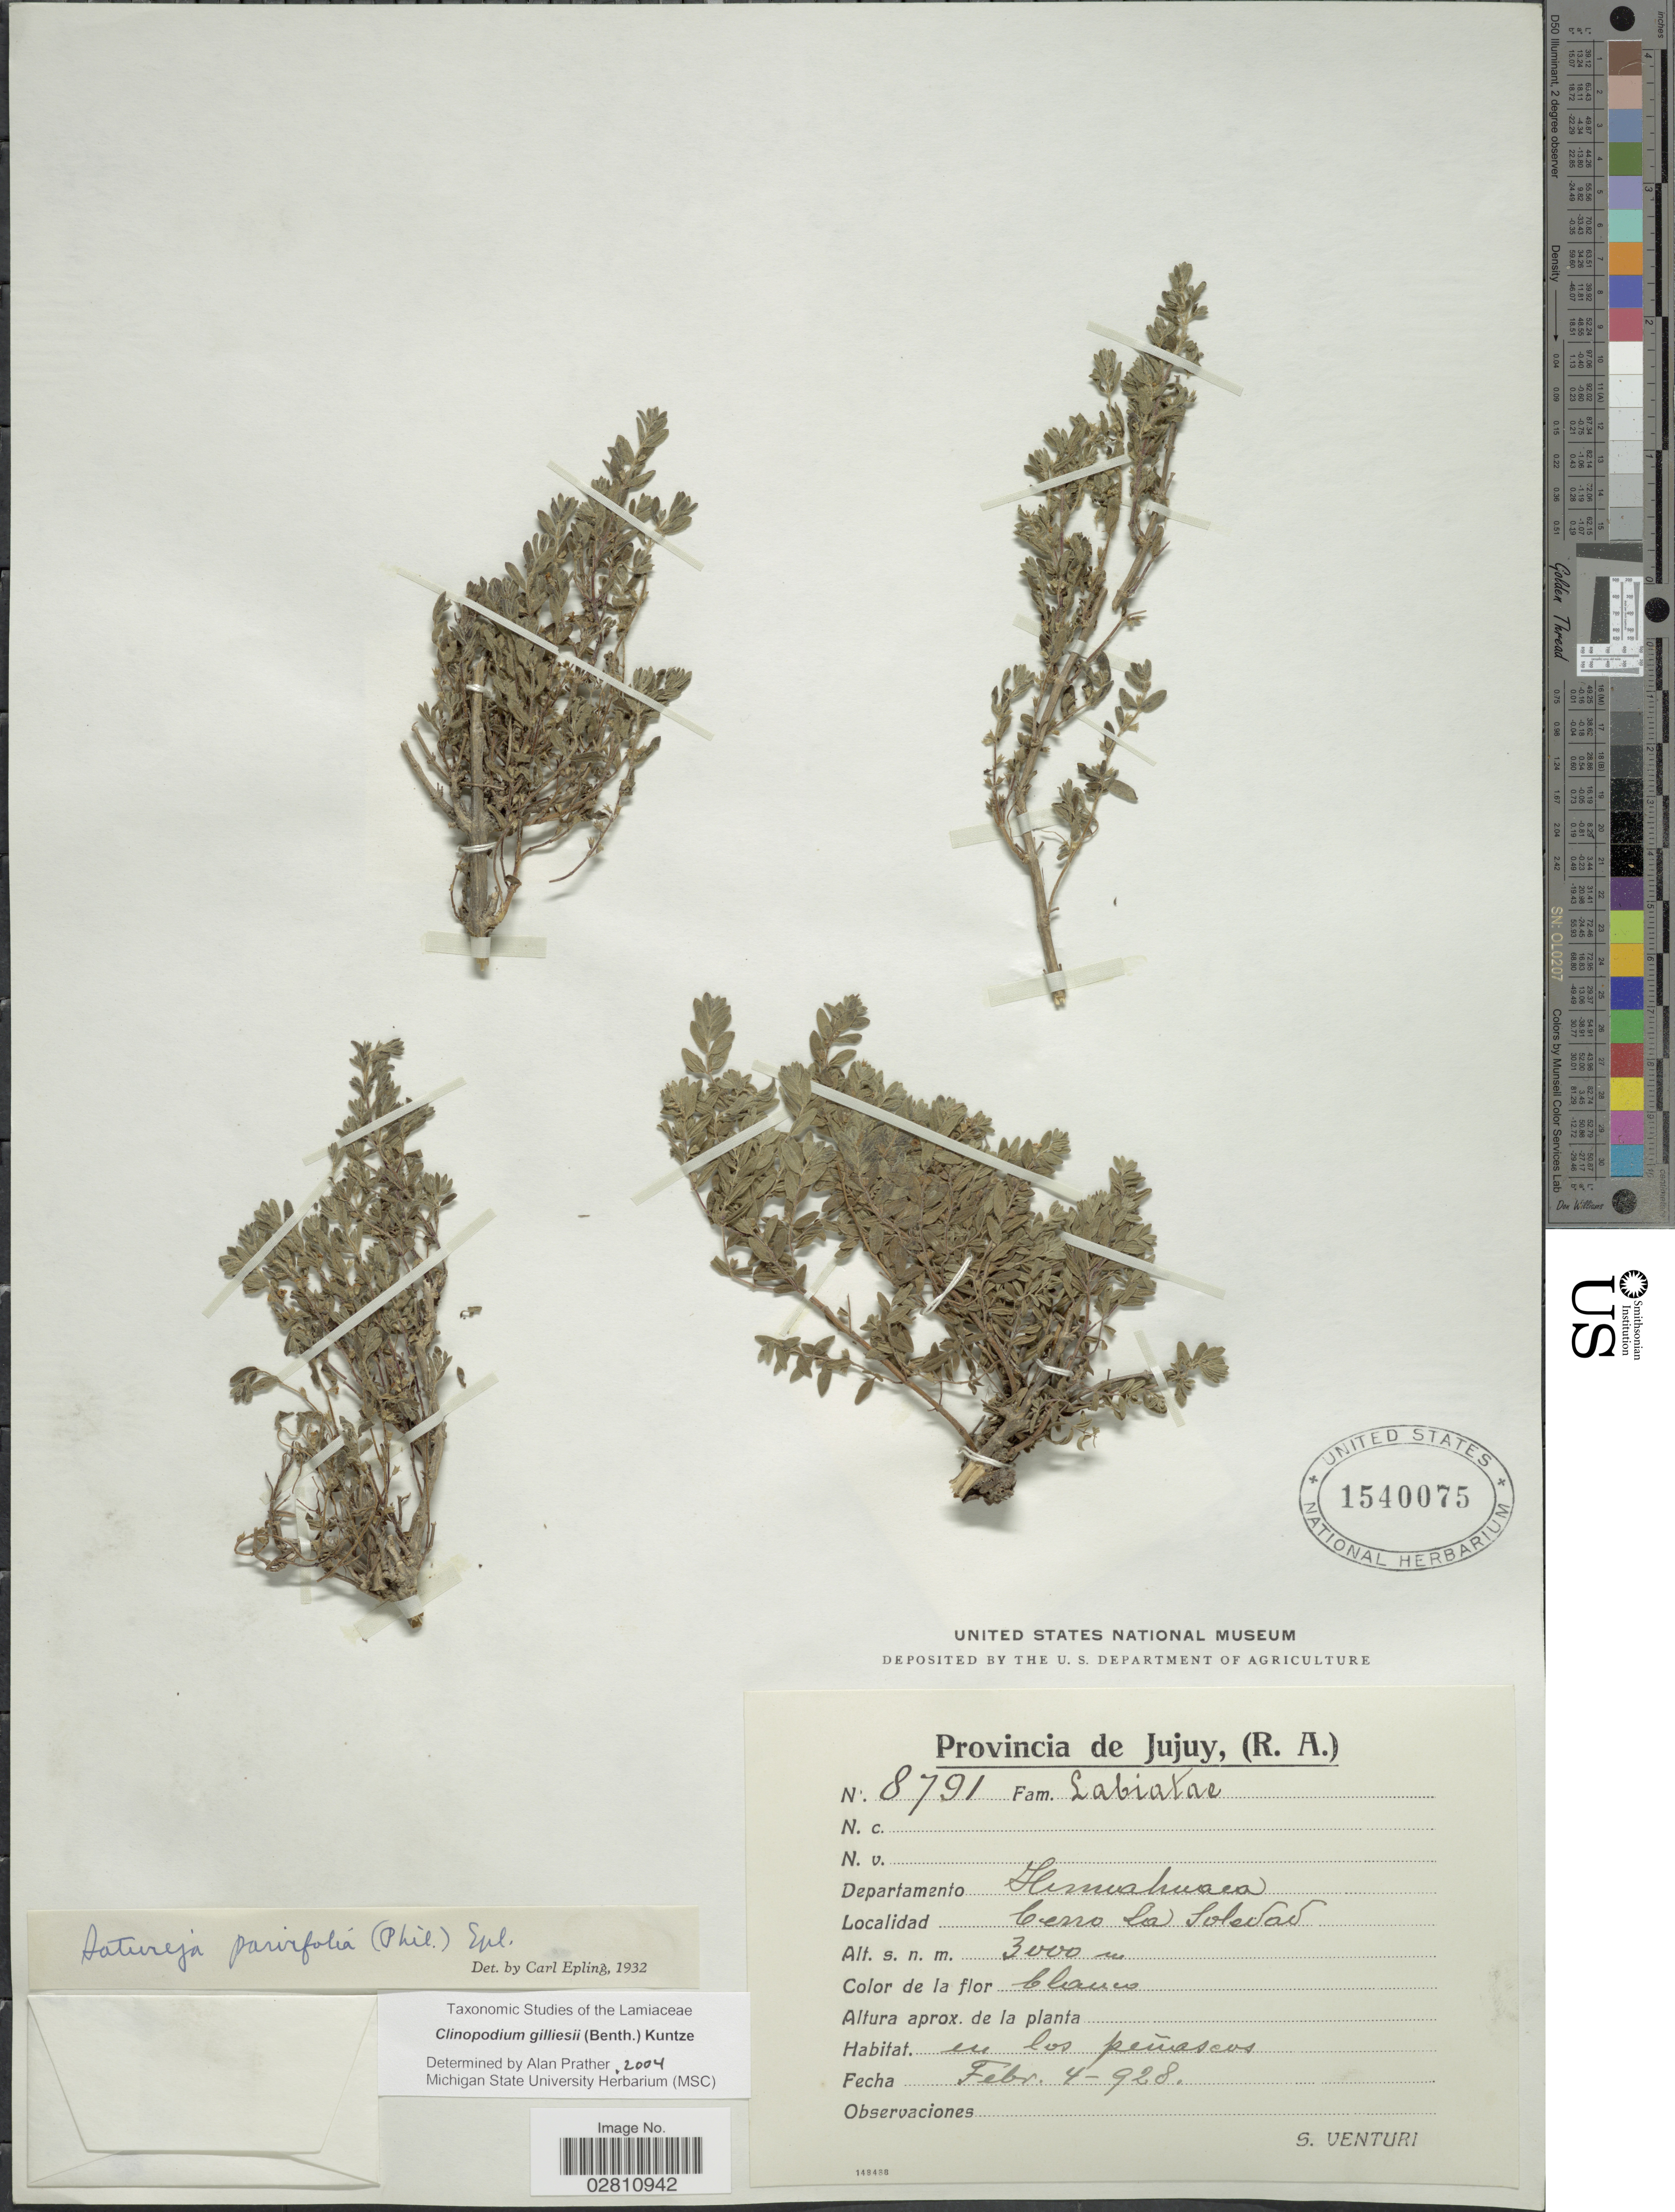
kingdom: Plantae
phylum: Tracheophyta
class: Magnoliopsida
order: Lamiales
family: Lamiaceae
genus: Clinopodium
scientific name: Clinopodium gilliesii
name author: (Benth.) Kuntze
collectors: S. Venturi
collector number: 8791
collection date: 1928-02-04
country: Argentina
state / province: Jujuy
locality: Departamento Humuahuaca, Cerro la Soledad.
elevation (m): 3000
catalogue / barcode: US 1540075